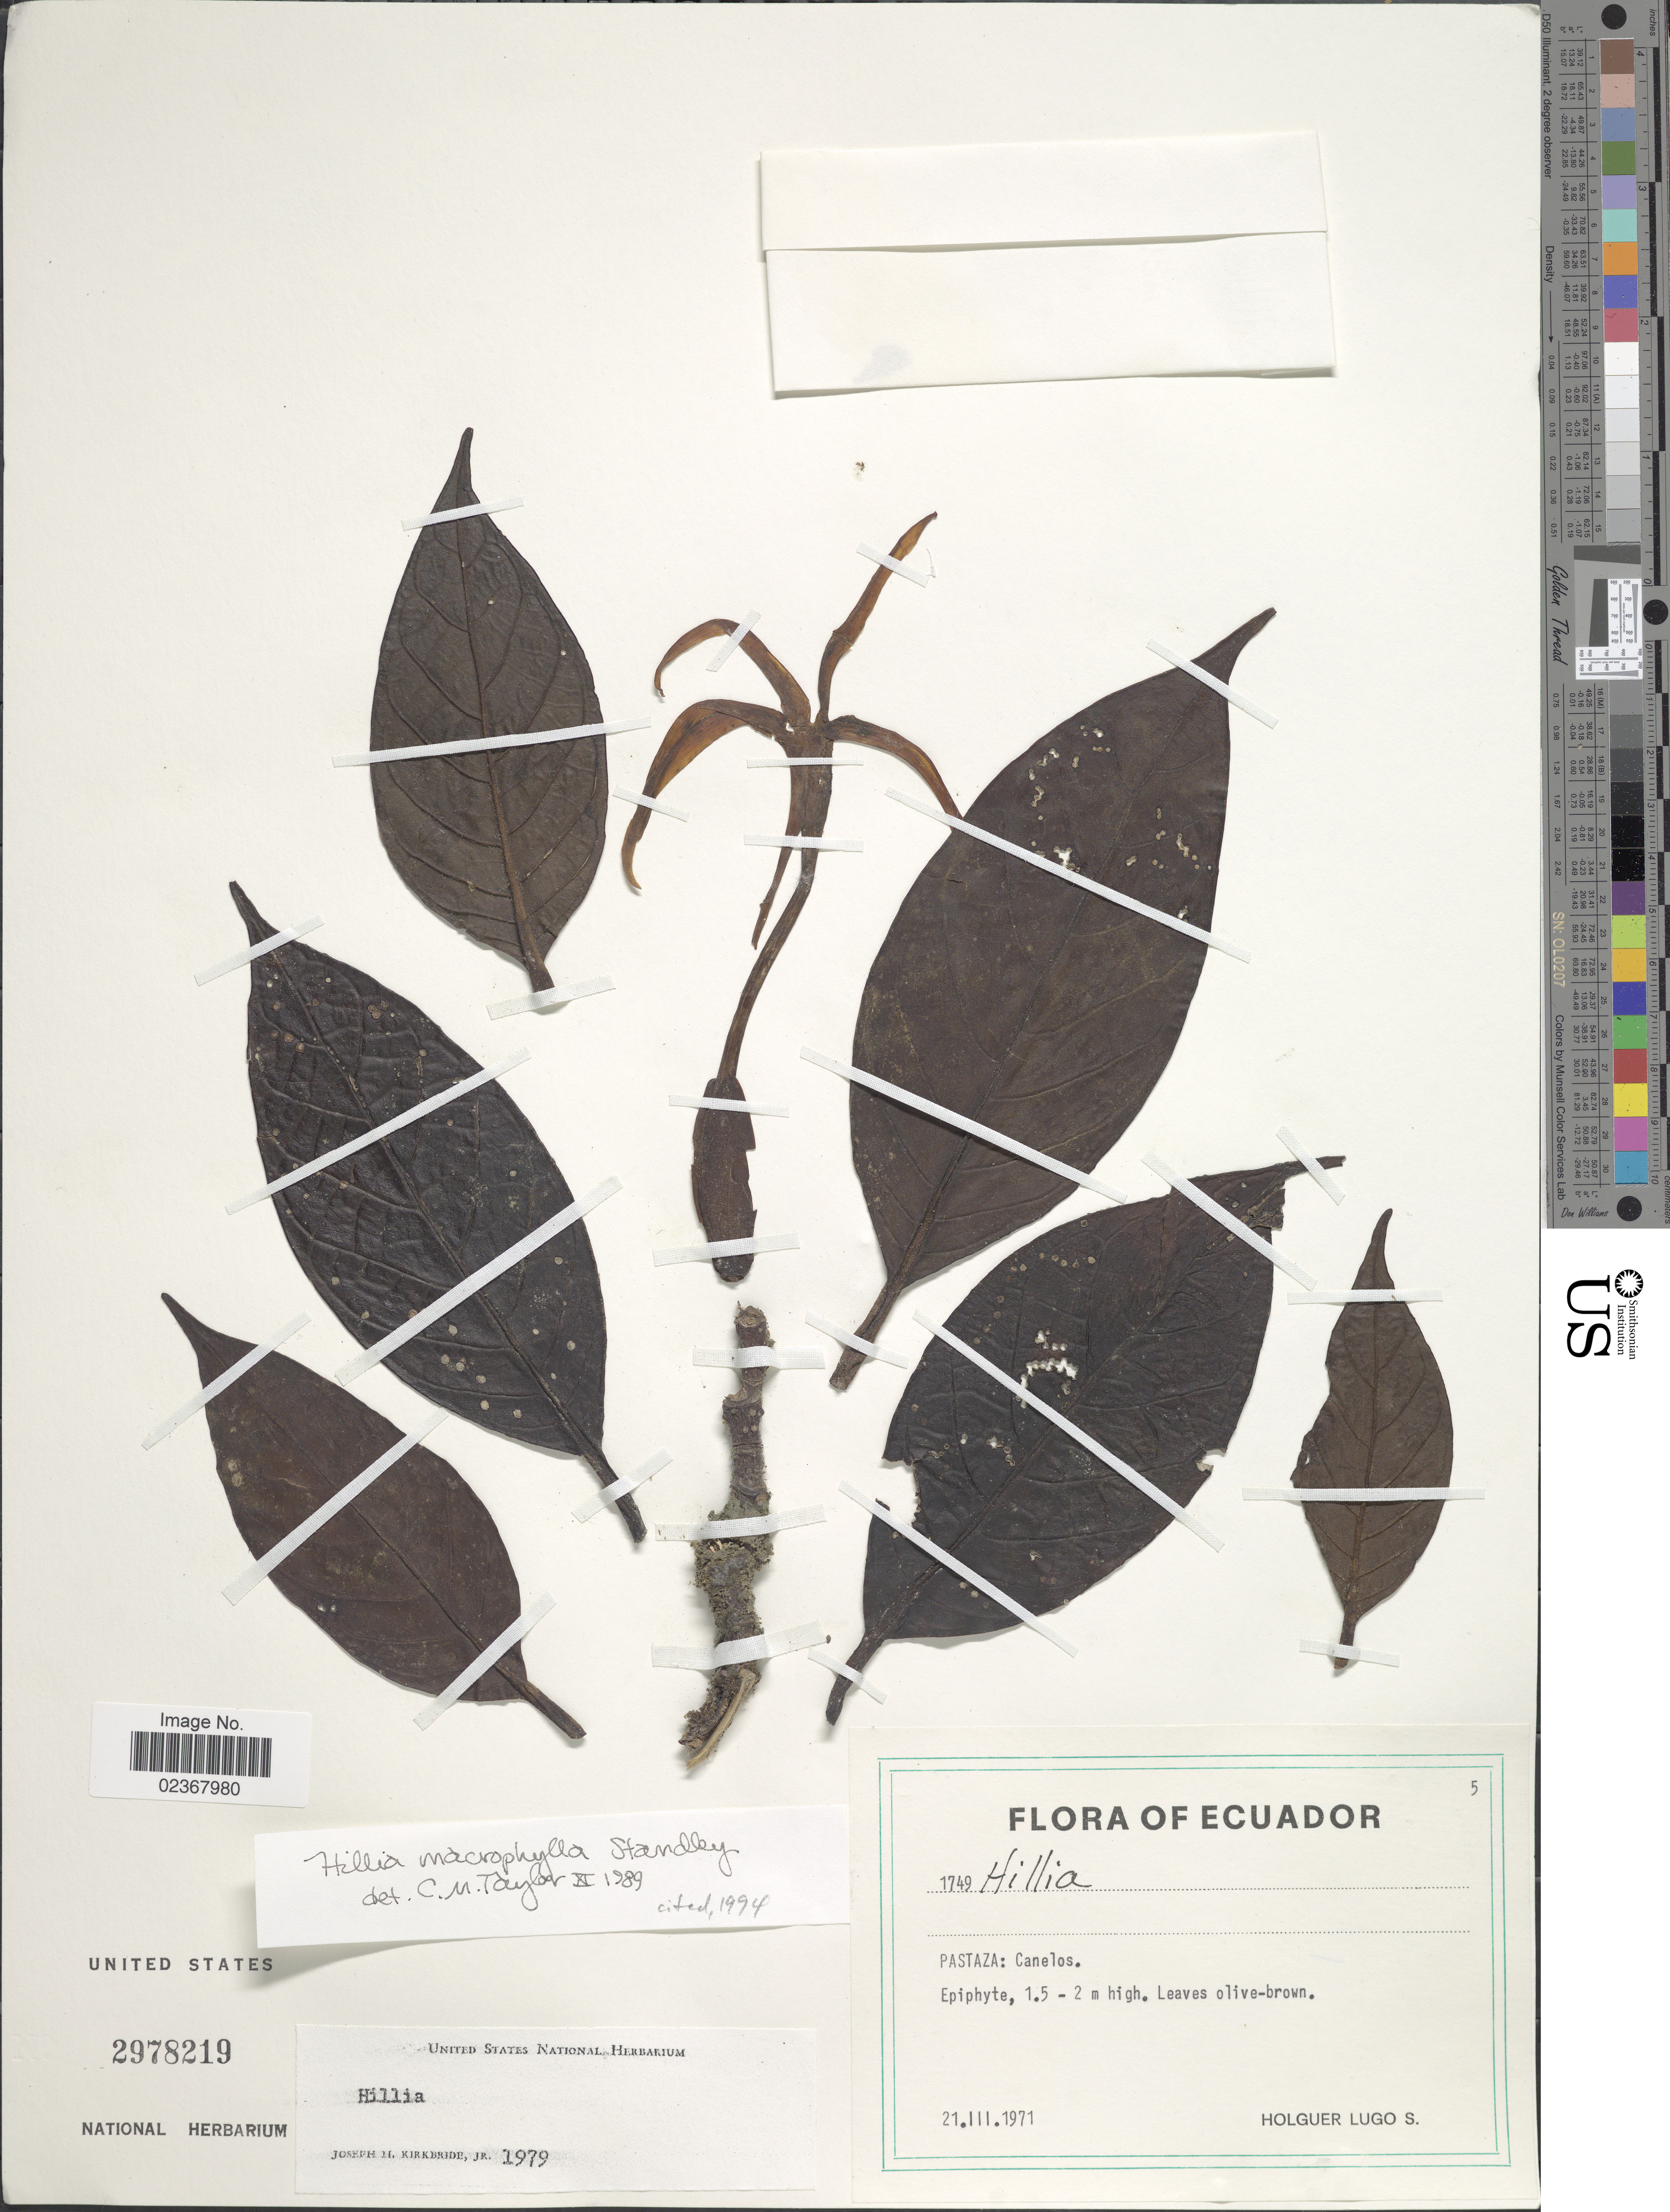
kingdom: Plantae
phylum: Tracheophyta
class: Magnoliopsida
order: Gentianales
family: Rubiaceae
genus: Hillia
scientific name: Hillia macrophylla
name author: Standl.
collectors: H. Lugo S.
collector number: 1749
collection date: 1971-03-21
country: Ecuador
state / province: Pastaza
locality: Pastaza: Canelos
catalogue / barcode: US 2978219